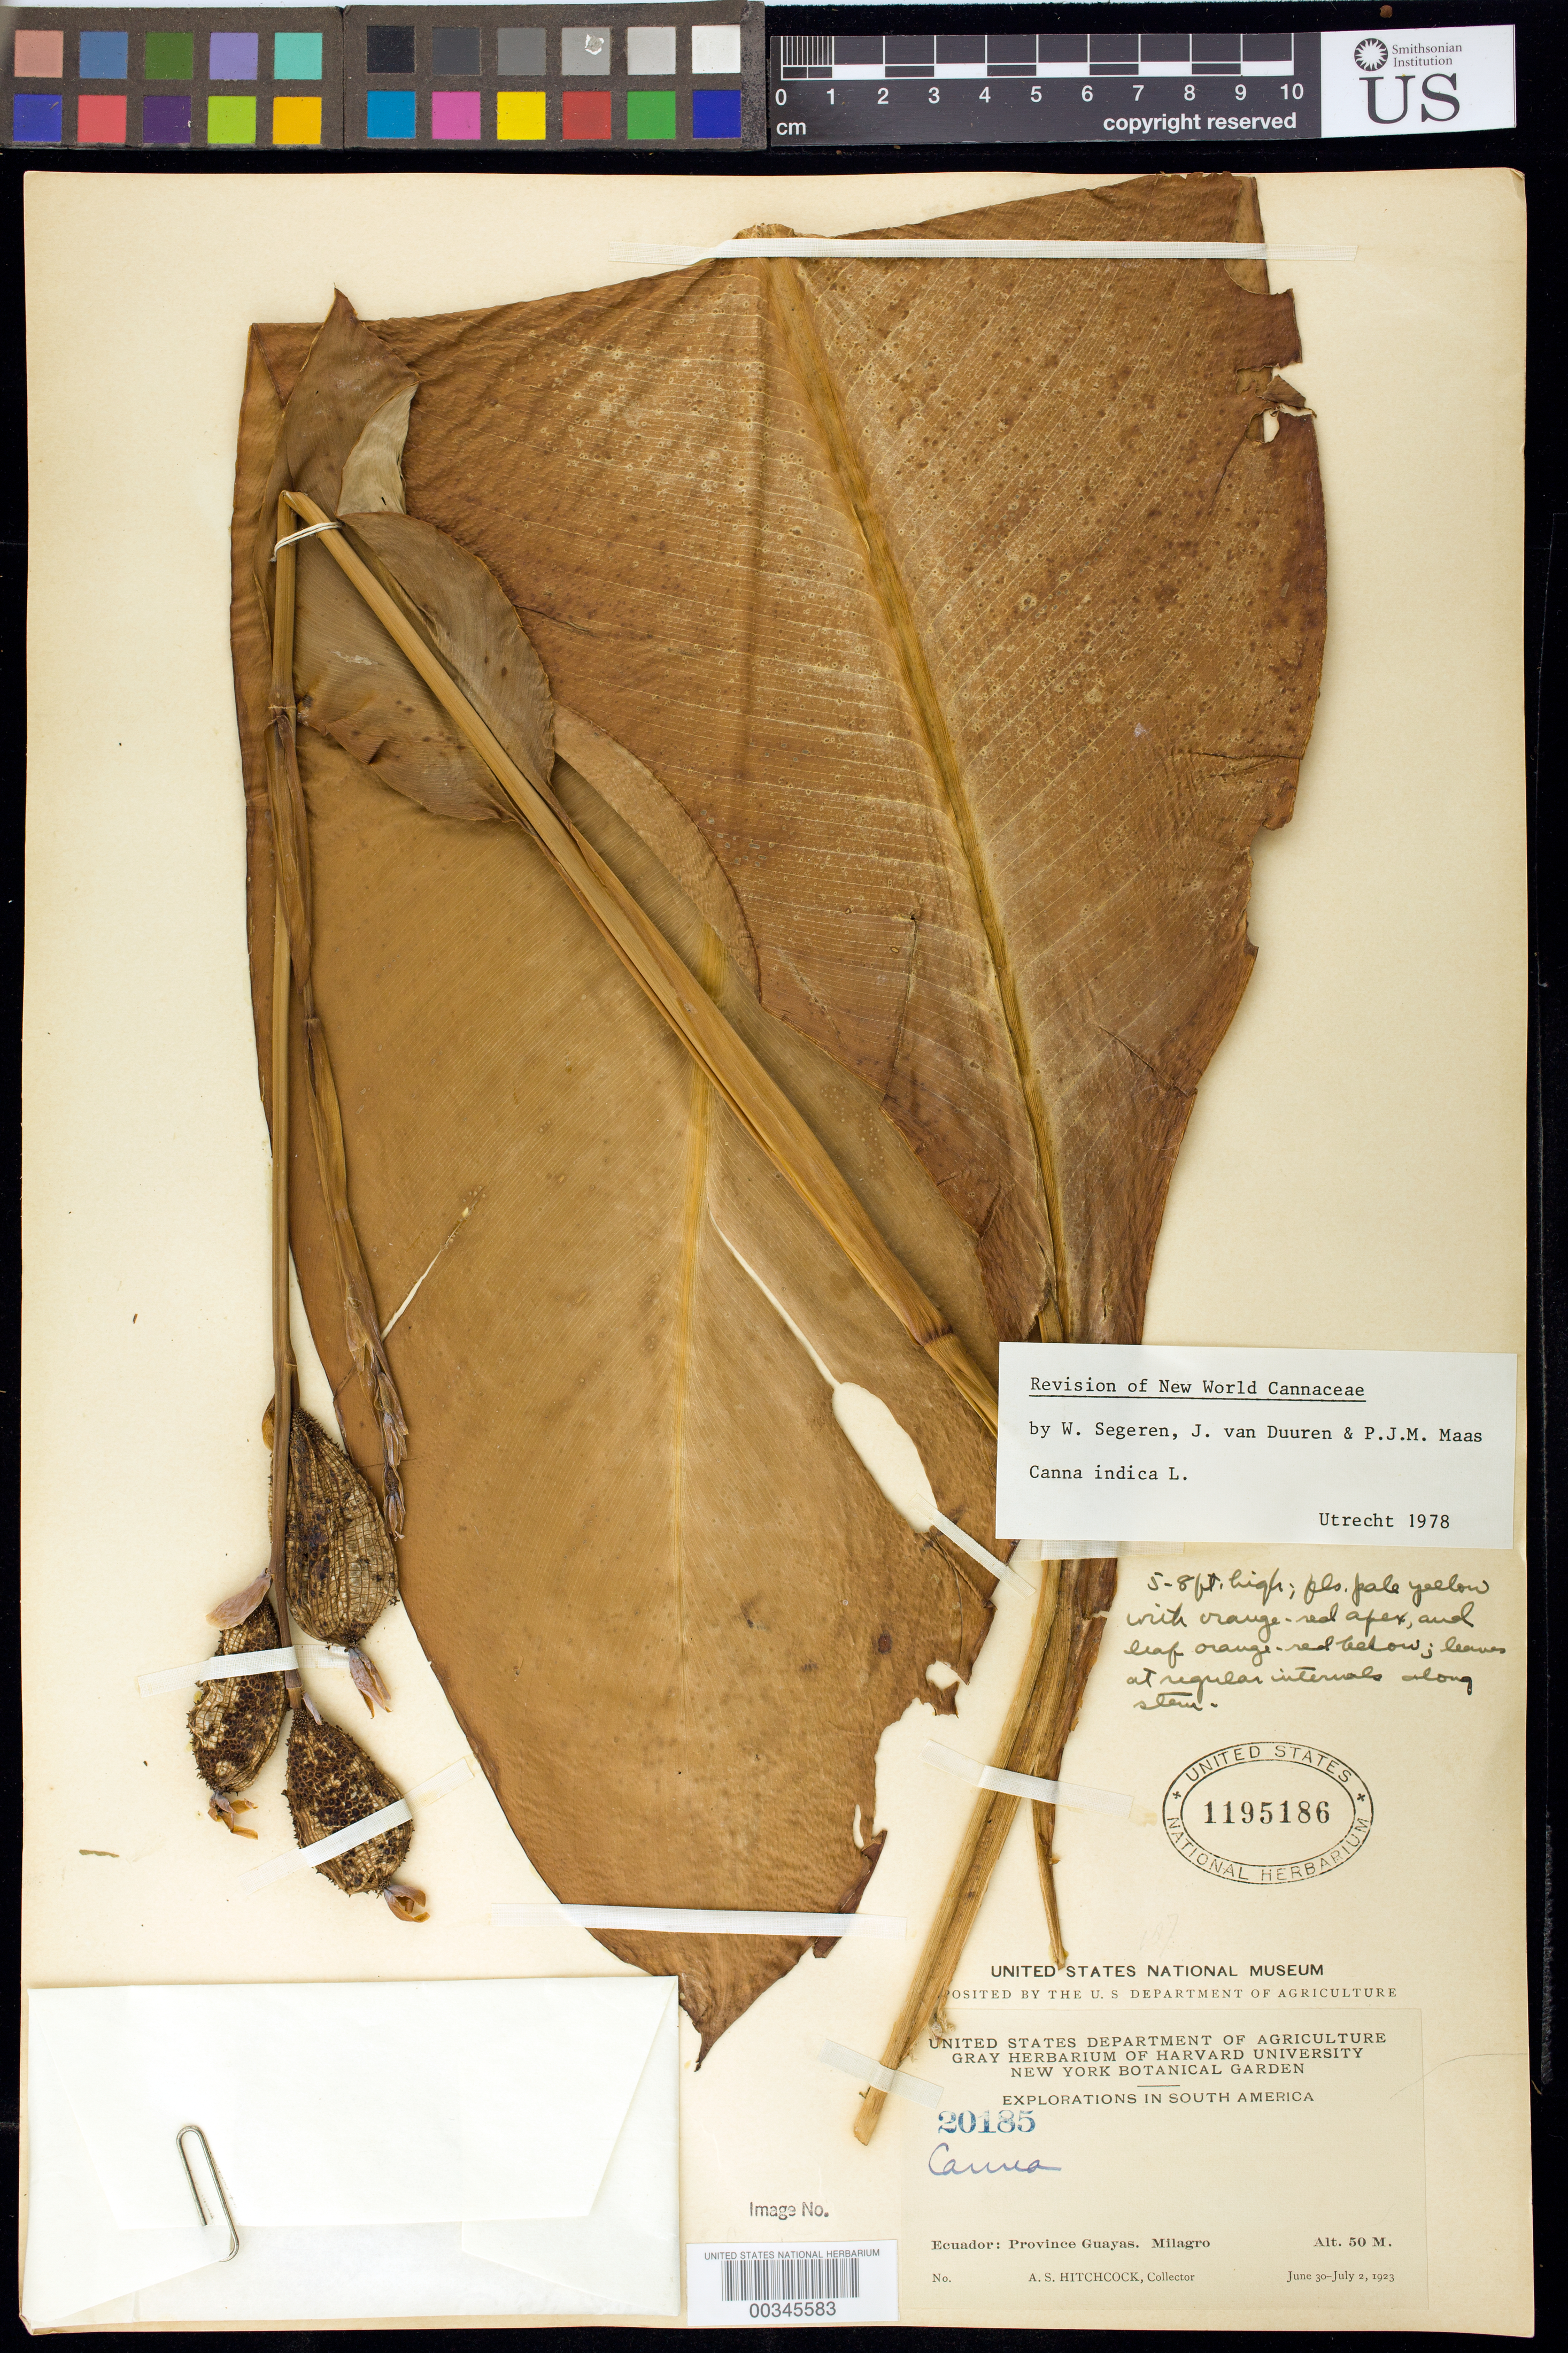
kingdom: Plantae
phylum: Tracheophyta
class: Liliopsida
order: Zingiberales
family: Cannaceae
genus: Canna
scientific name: Canna indica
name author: L.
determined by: Segeren, W.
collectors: A. S. Hitchcock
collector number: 20185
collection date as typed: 30 Jun 1923 to 02 Jul 1923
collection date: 1923-06-30/1923-07-02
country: Ecuador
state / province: Guayas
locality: Milagro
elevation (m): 50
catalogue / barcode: US 1195186